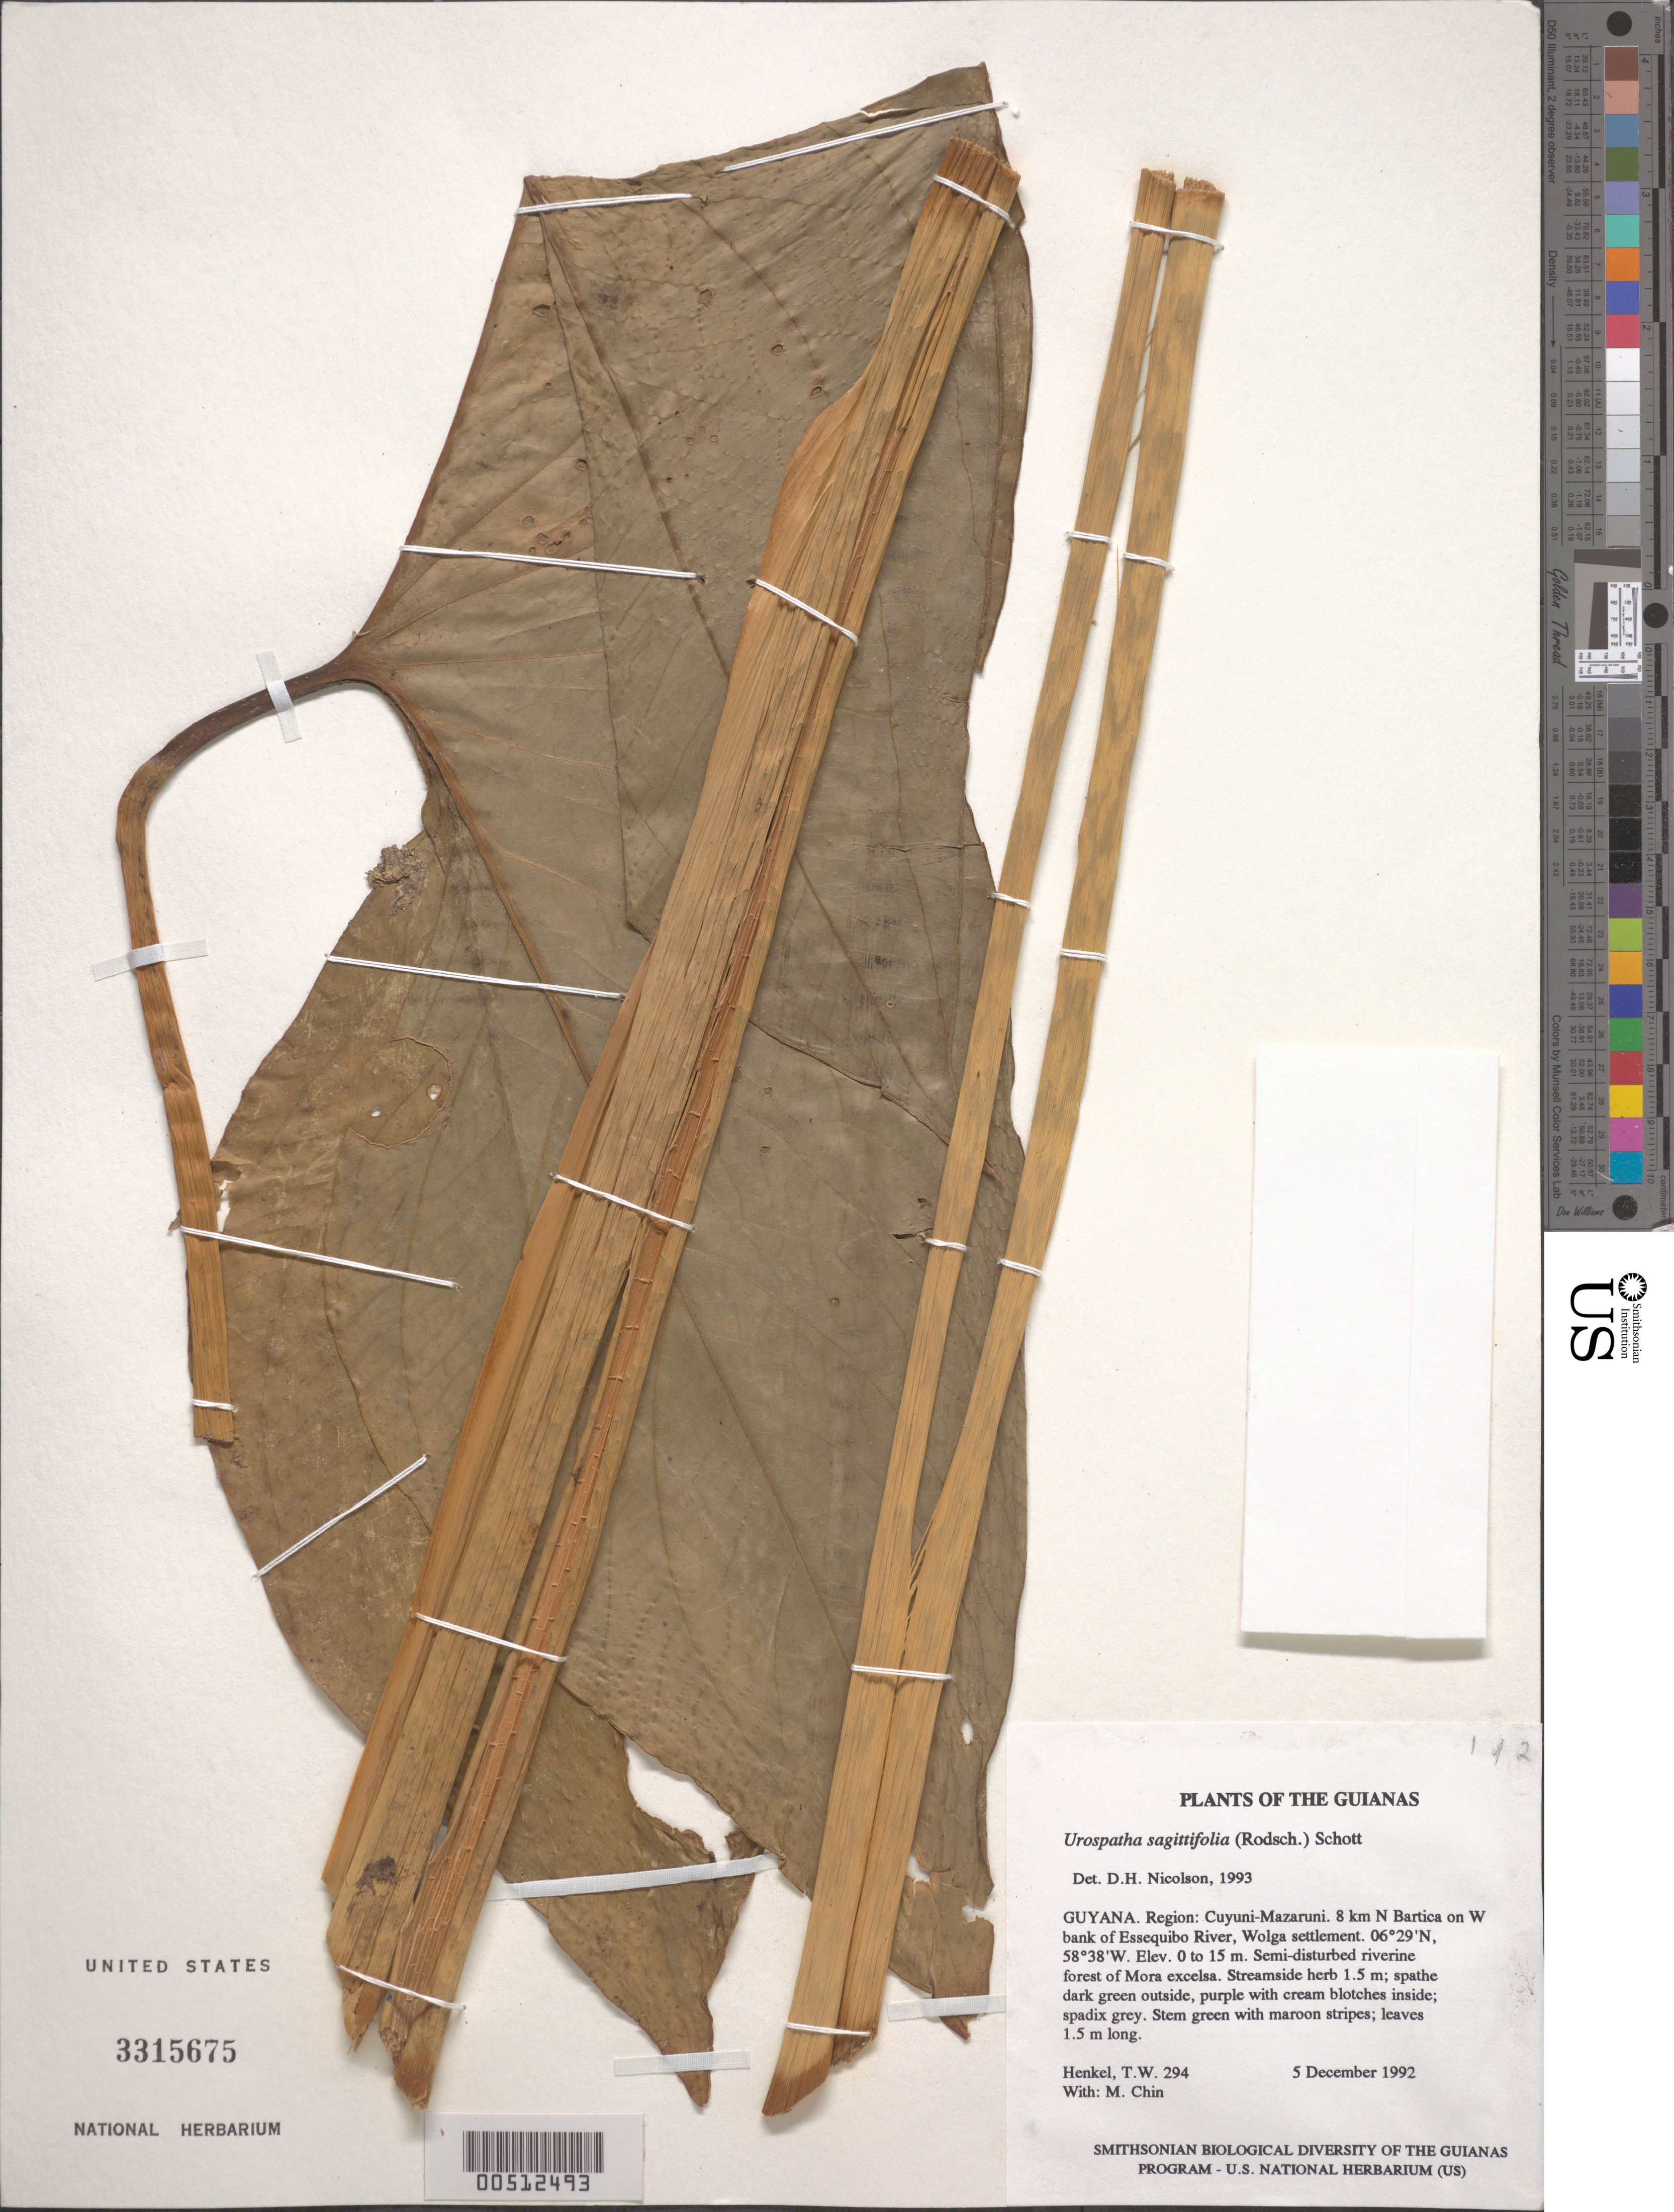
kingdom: Plantae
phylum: Tracheophyta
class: Liliopsida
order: Alismatales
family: Araceae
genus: Urospatha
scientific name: Urospatha sagittifolia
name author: (Rudge) Schott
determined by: Nicolson, Dan H.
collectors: T. Henkel & M. Chin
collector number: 294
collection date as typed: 5 December 1992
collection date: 1992-12-05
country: Guyana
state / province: Cuyuni-Mazaruni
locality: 8 km N Bartica on W bank of Essequibo River, Wolga settlement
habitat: Semi-disturbed riverine forest of Mora excelsa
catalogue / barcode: US 3315675